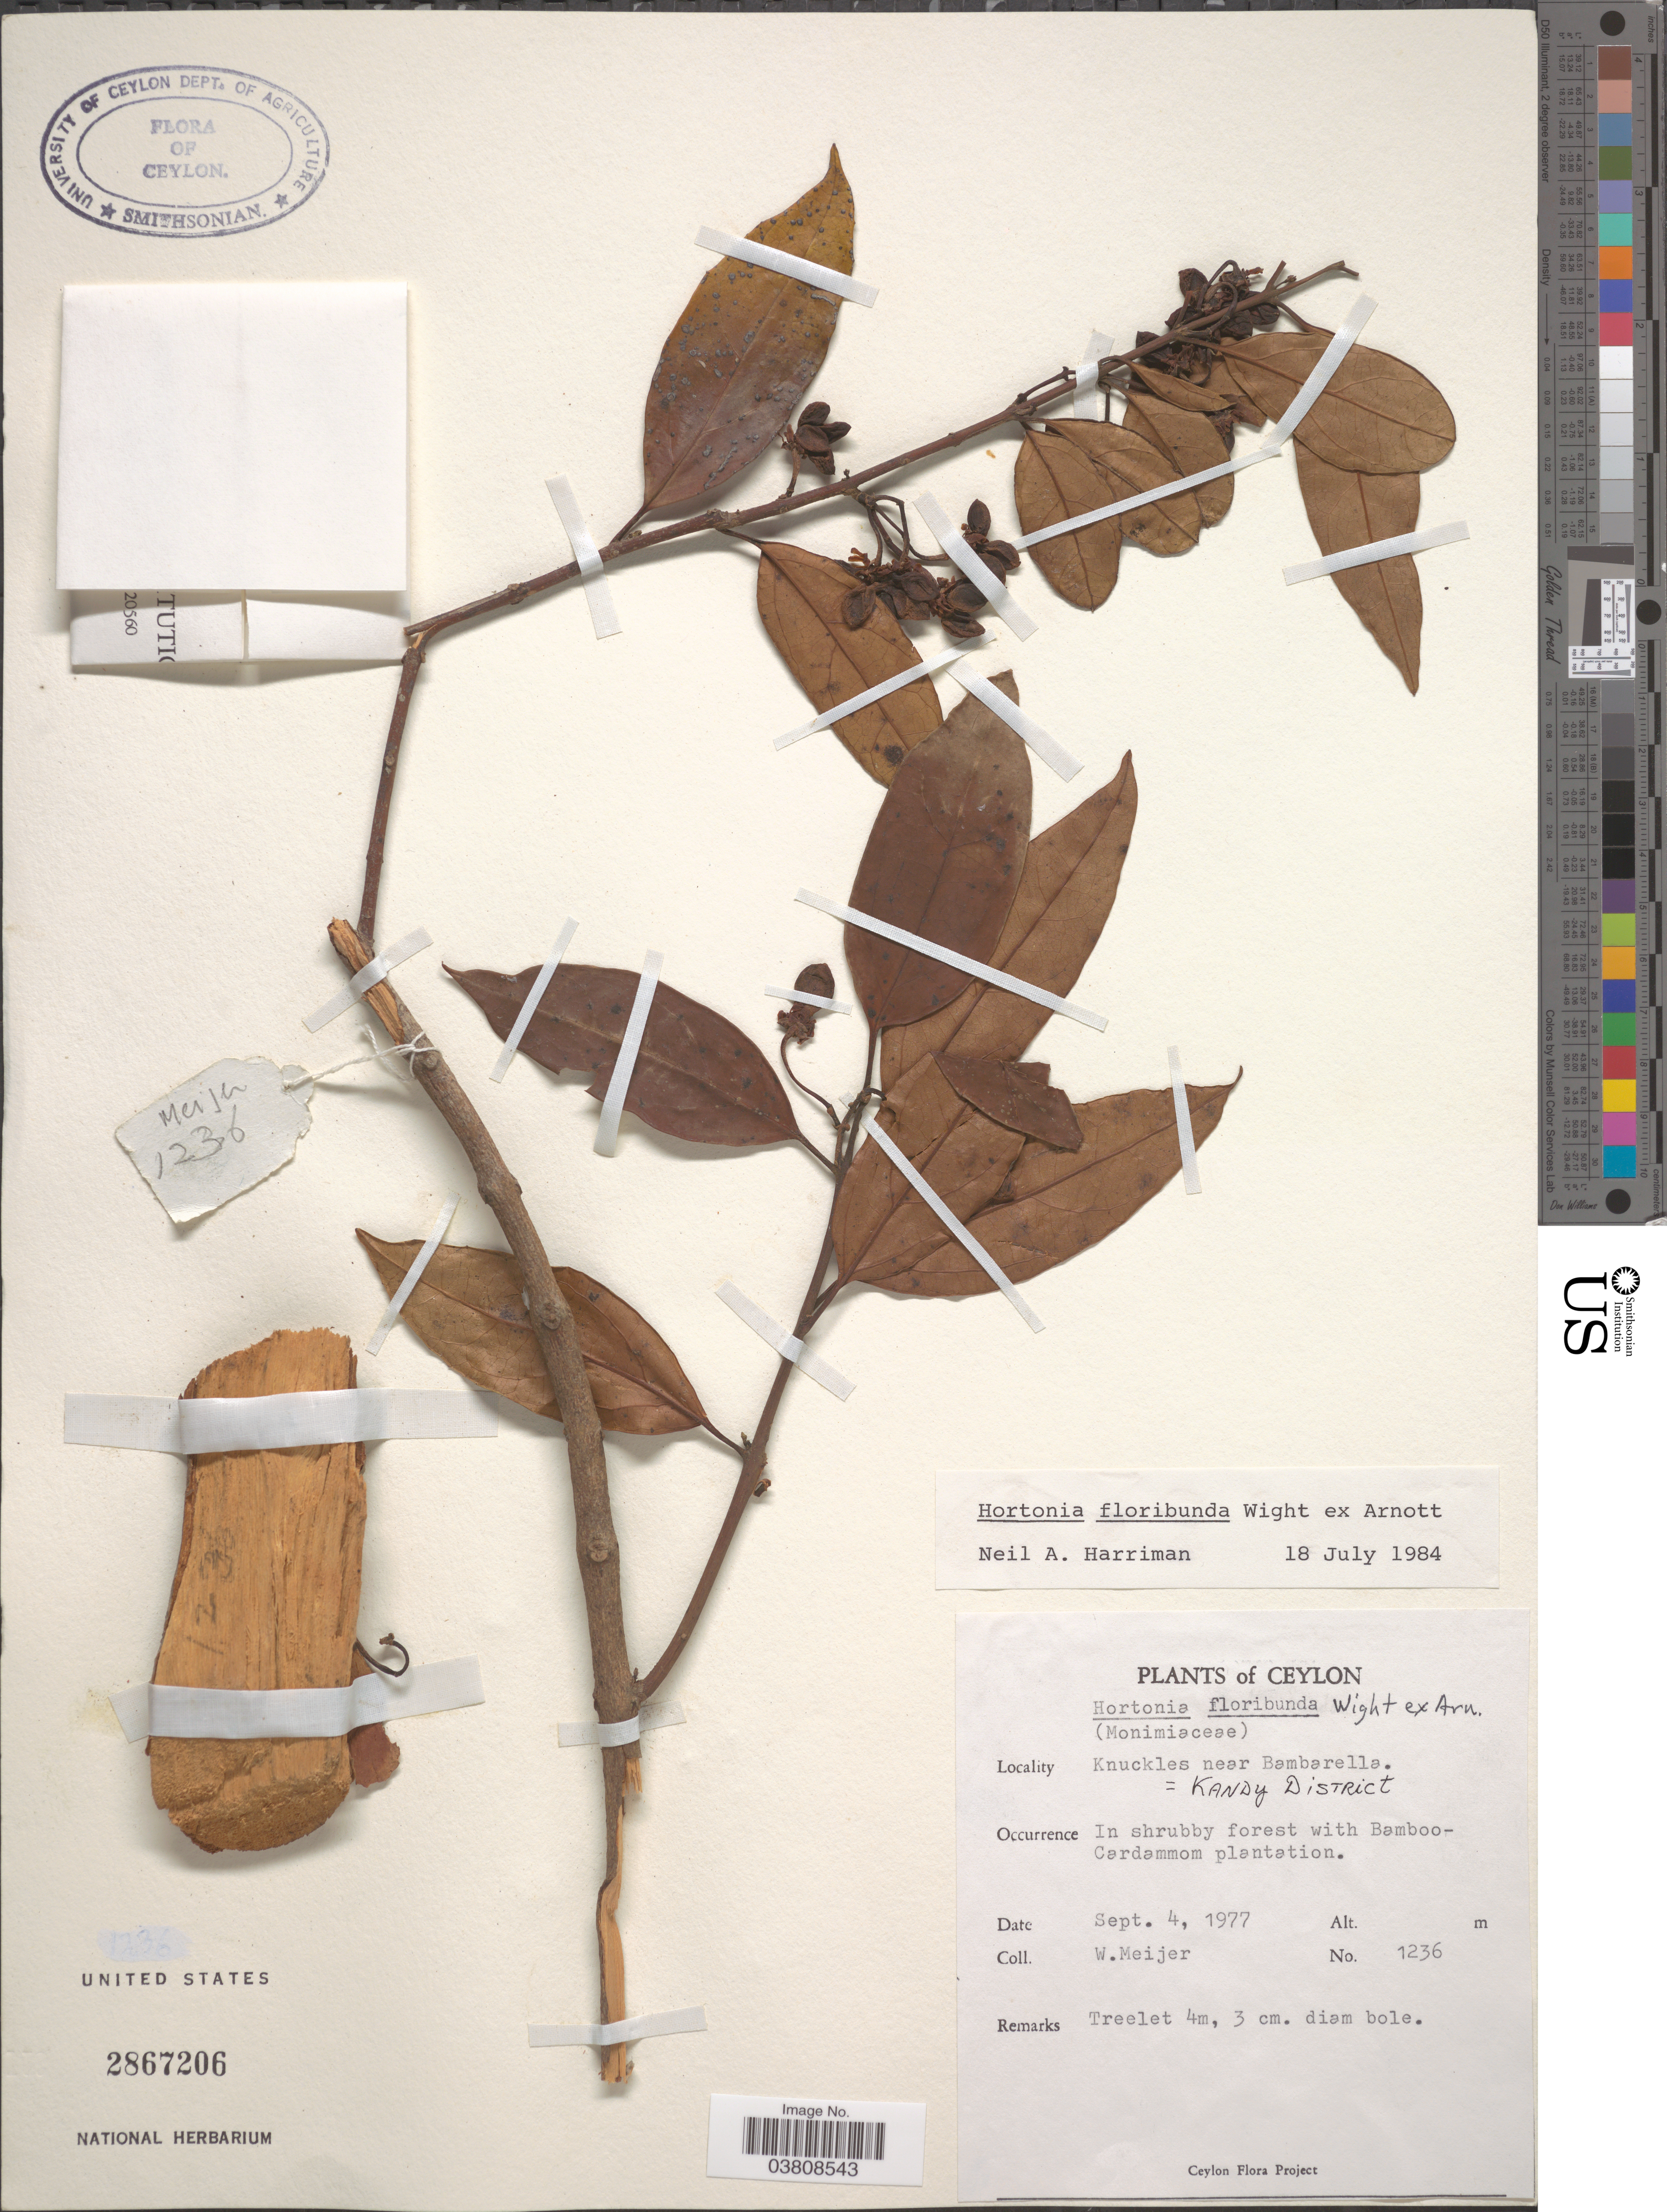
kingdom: Plantae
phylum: Tracheophyta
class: Magnoliopsida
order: Laurales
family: Monimiaceae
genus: Hortonia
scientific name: Hortonia floribunda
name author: Wight ex Arn.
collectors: W. Meijer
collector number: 1236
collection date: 1977-09-04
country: Sri Lanka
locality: Ceylon. Knuckles near Bambarella = Kandy District.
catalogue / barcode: US 2867206